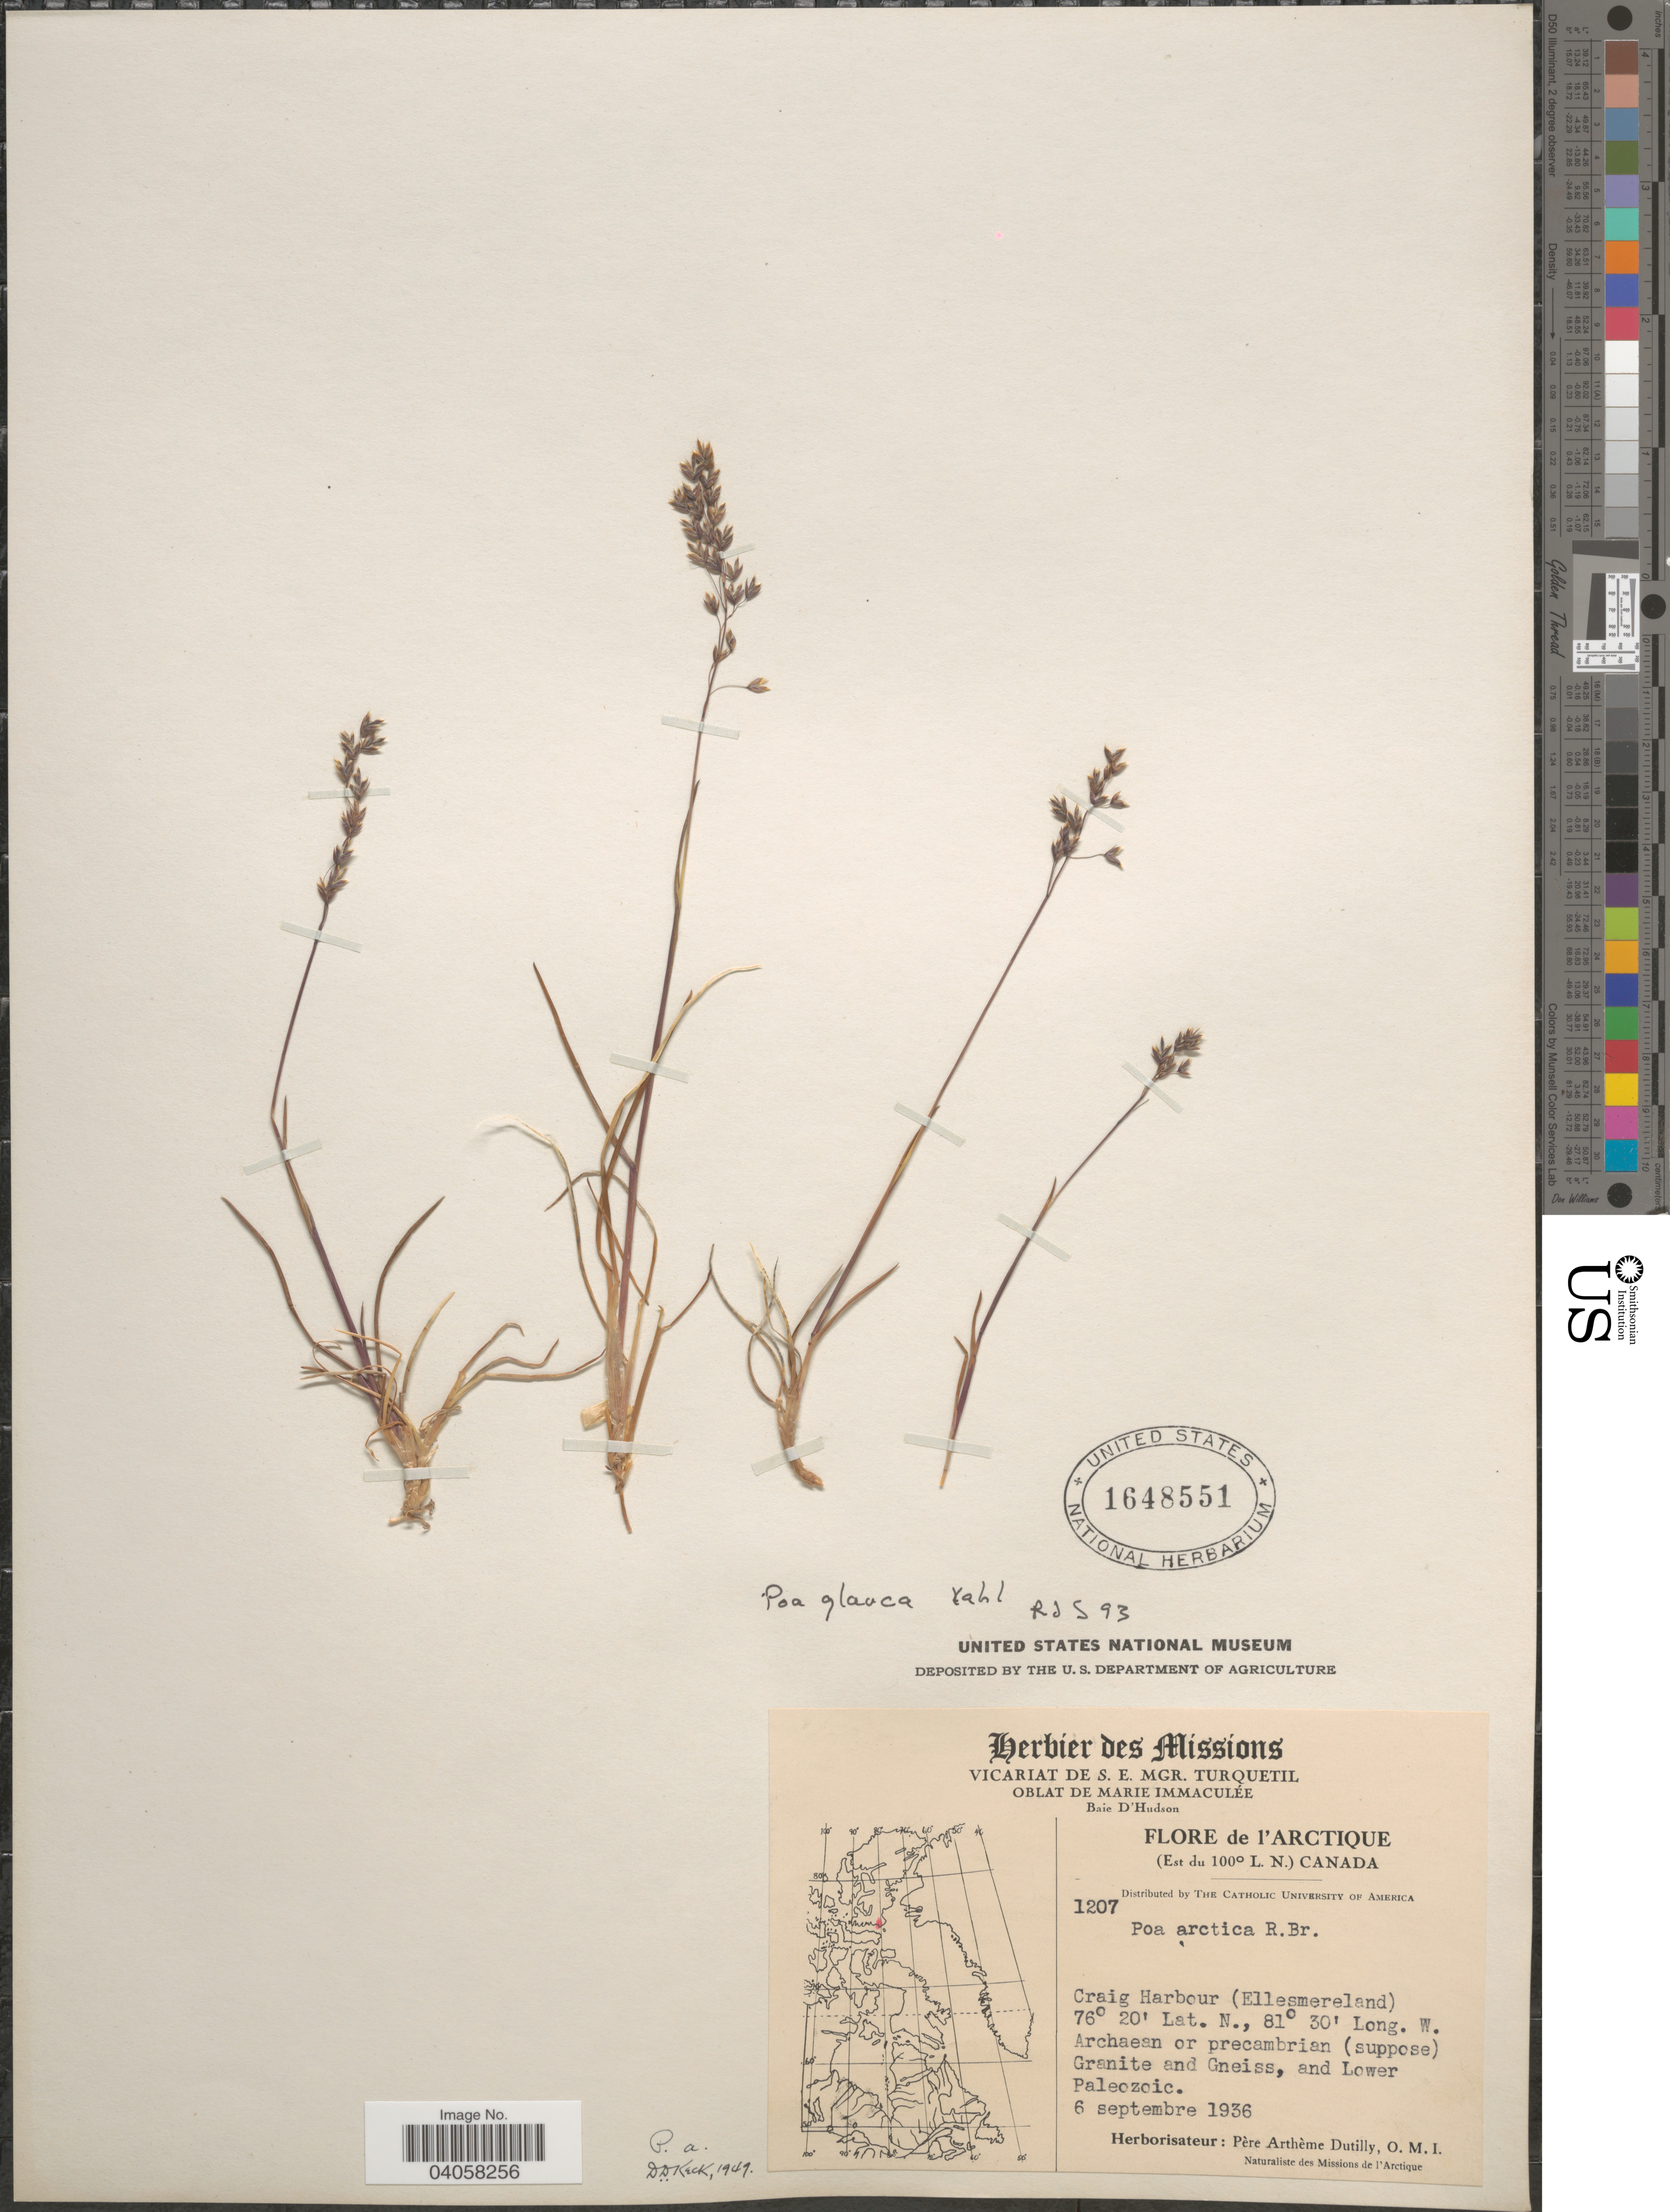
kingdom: Plantae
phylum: Tracheophyta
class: Liliopsida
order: Poales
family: Poaceae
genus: Poa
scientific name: Poa glauca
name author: Vahl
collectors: P. Dutilly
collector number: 1207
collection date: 1936-09-06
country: Canada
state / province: Nunavut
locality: Arctique (Est du 100° L. N.) Canada. Craig Harbour (Ellesmereland).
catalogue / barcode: US 1648551